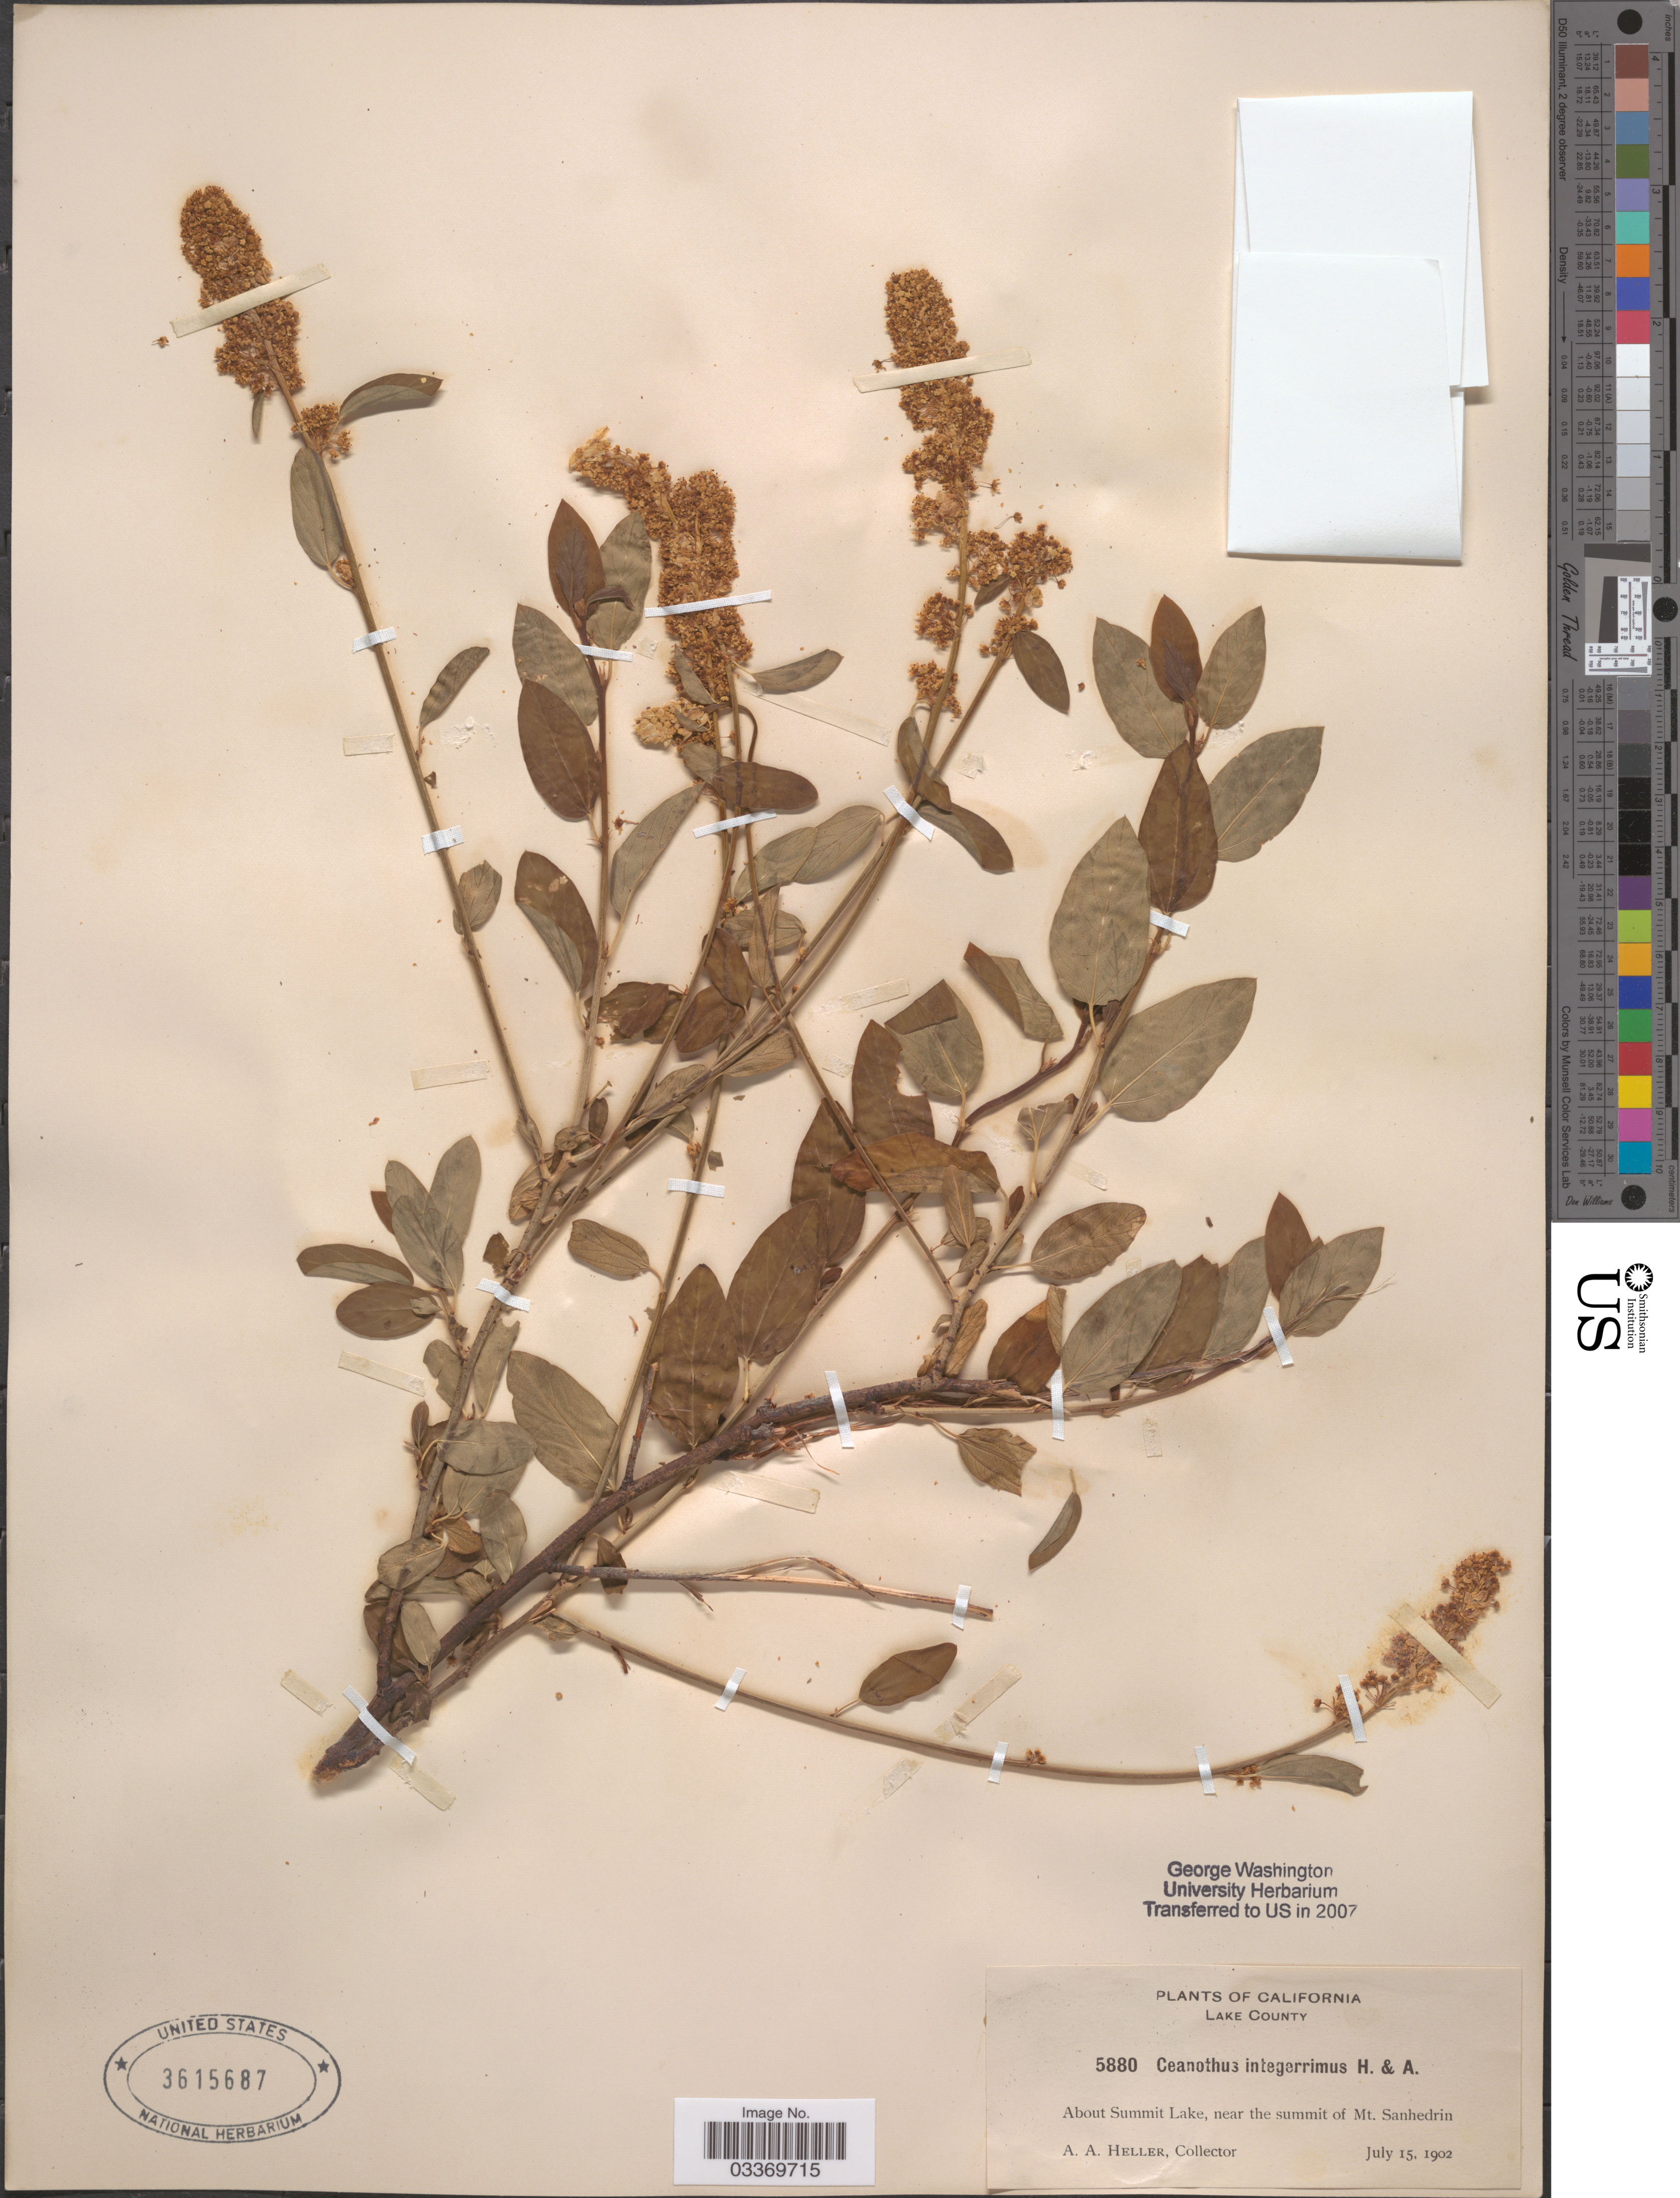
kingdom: Plantae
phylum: Tracheophyta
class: Magnoliopsida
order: Rosales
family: Rhamnaceae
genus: Ceanothus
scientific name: Ceanothus integerrimus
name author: Hook. & Arn.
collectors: A. A. Heller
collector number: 5880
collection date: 1902-07-15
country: United States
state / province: California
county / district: Lake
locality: Lake County. About Summit Lake, near the summit of Mt. Sanhedrin.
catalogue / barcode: US 3615687